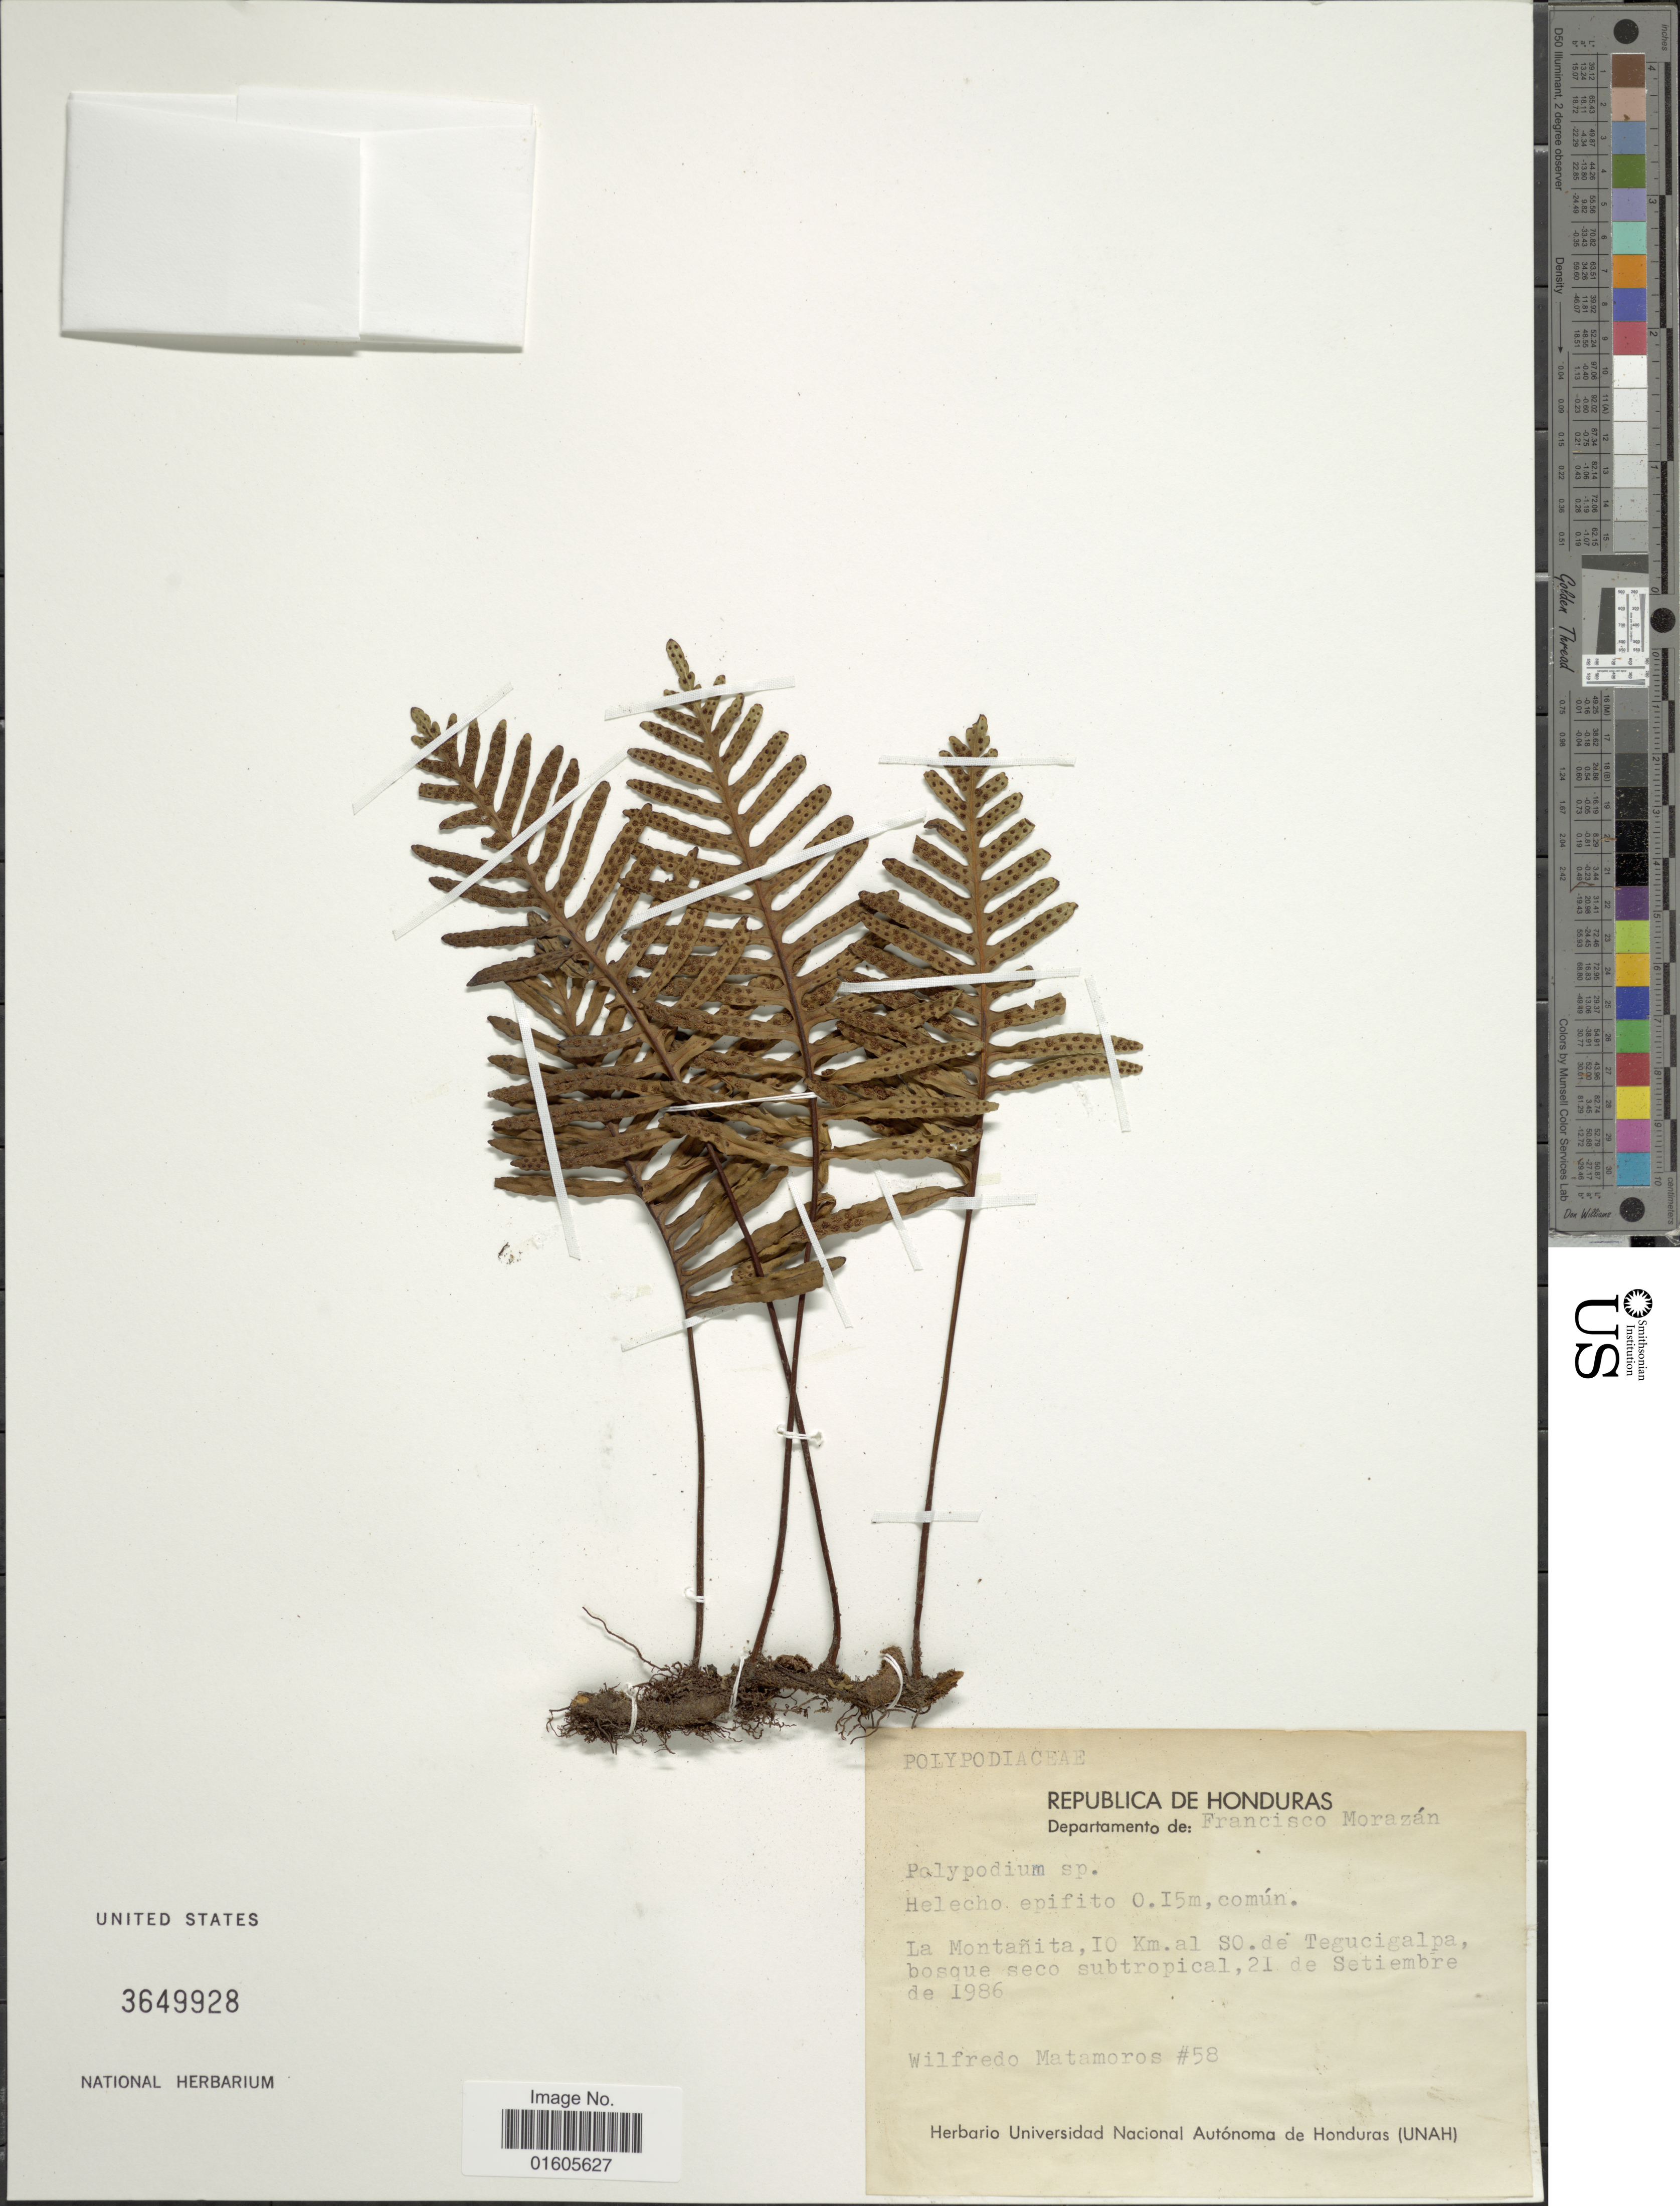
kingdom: Plantae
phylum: Tracheophyta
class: Polypodiopsida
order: Polypodiales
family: Polypodiaceae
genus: Serpocaulon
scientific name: Serpocaulon sp.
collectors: W. Matamoros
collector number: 58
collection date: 1986-09-21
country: Honduras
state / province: Fco. Morazán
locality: Departamento de: Francisco Morazán, La Montañita, 10 Km al SO. de Tegucigalpa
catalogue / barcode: US 3649928